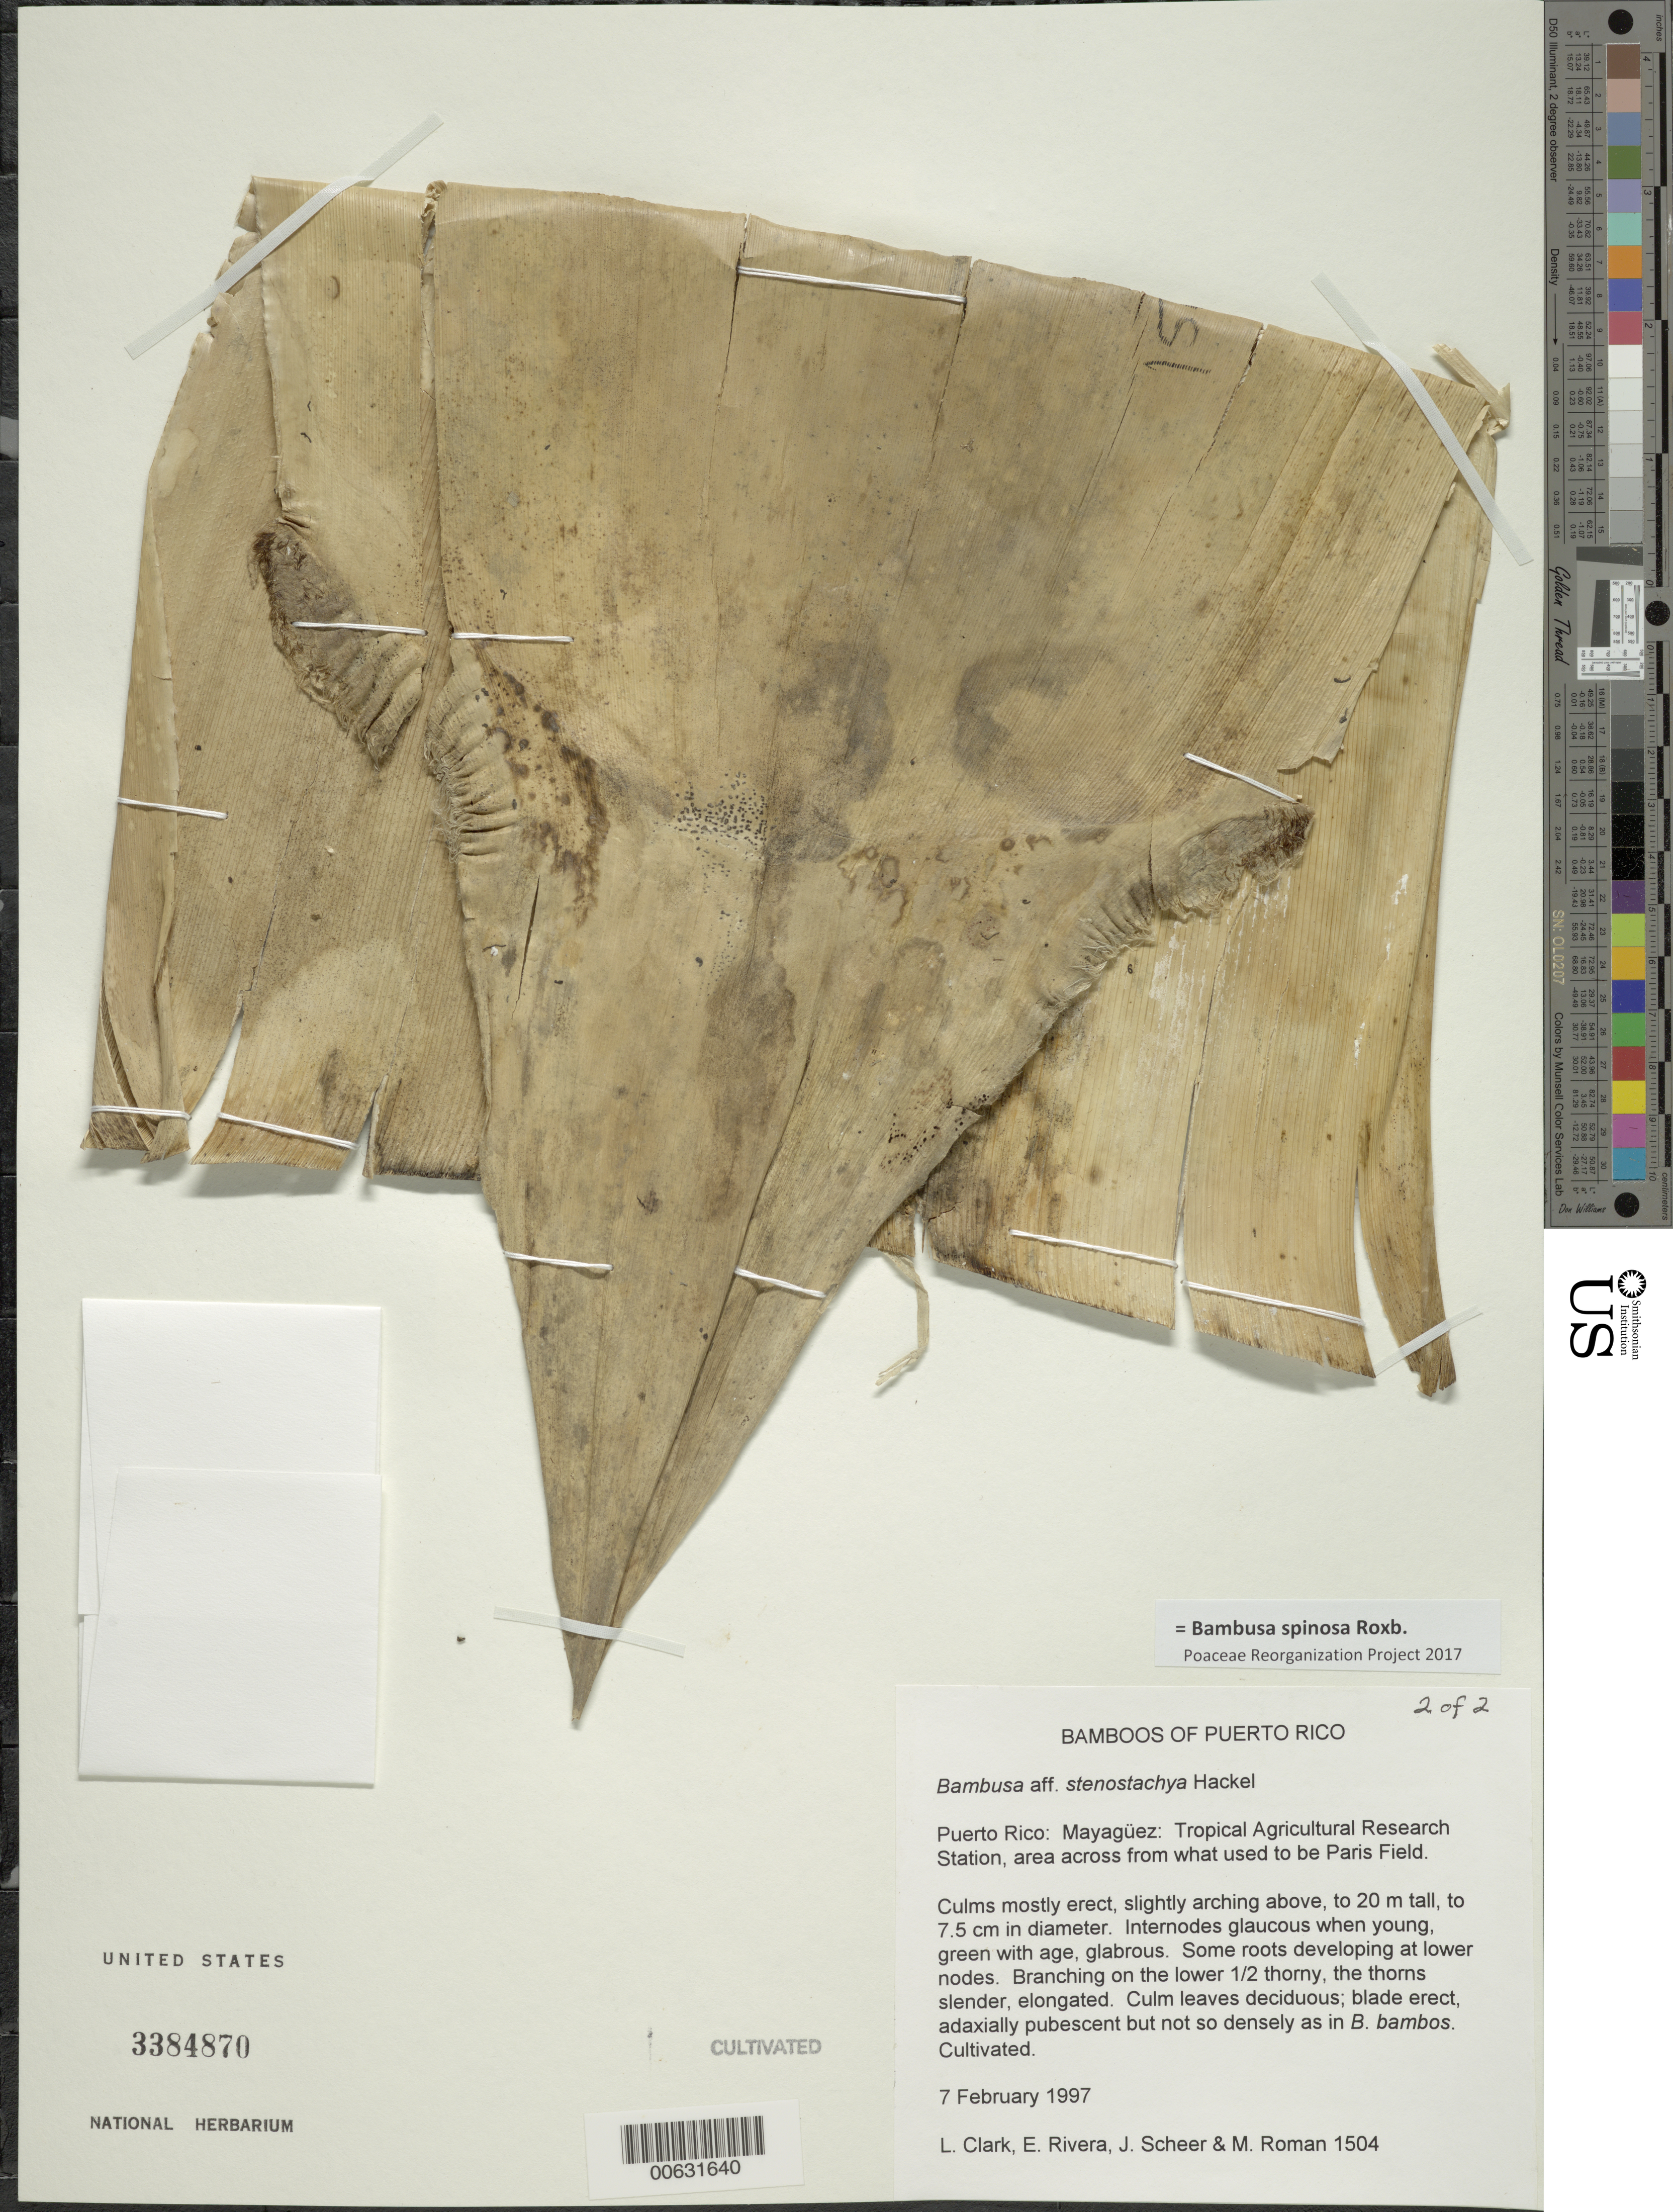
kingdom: Plantae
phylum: Tracheophyta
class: Liliopsida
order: Poales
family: Poaceae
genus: Bambusa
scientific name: Bambusa spinosa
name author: Roxb.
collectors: L. G. Clark, E. Rivera, J. Scheer & M. Román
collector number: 1504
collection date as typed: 07 Feb 1997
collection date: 1997-02-07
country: Puerto Rico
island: Greater Antilles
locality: Mayaguez, tropical agricultural research station, area across from what use to be paris field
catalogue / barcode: US 3384870